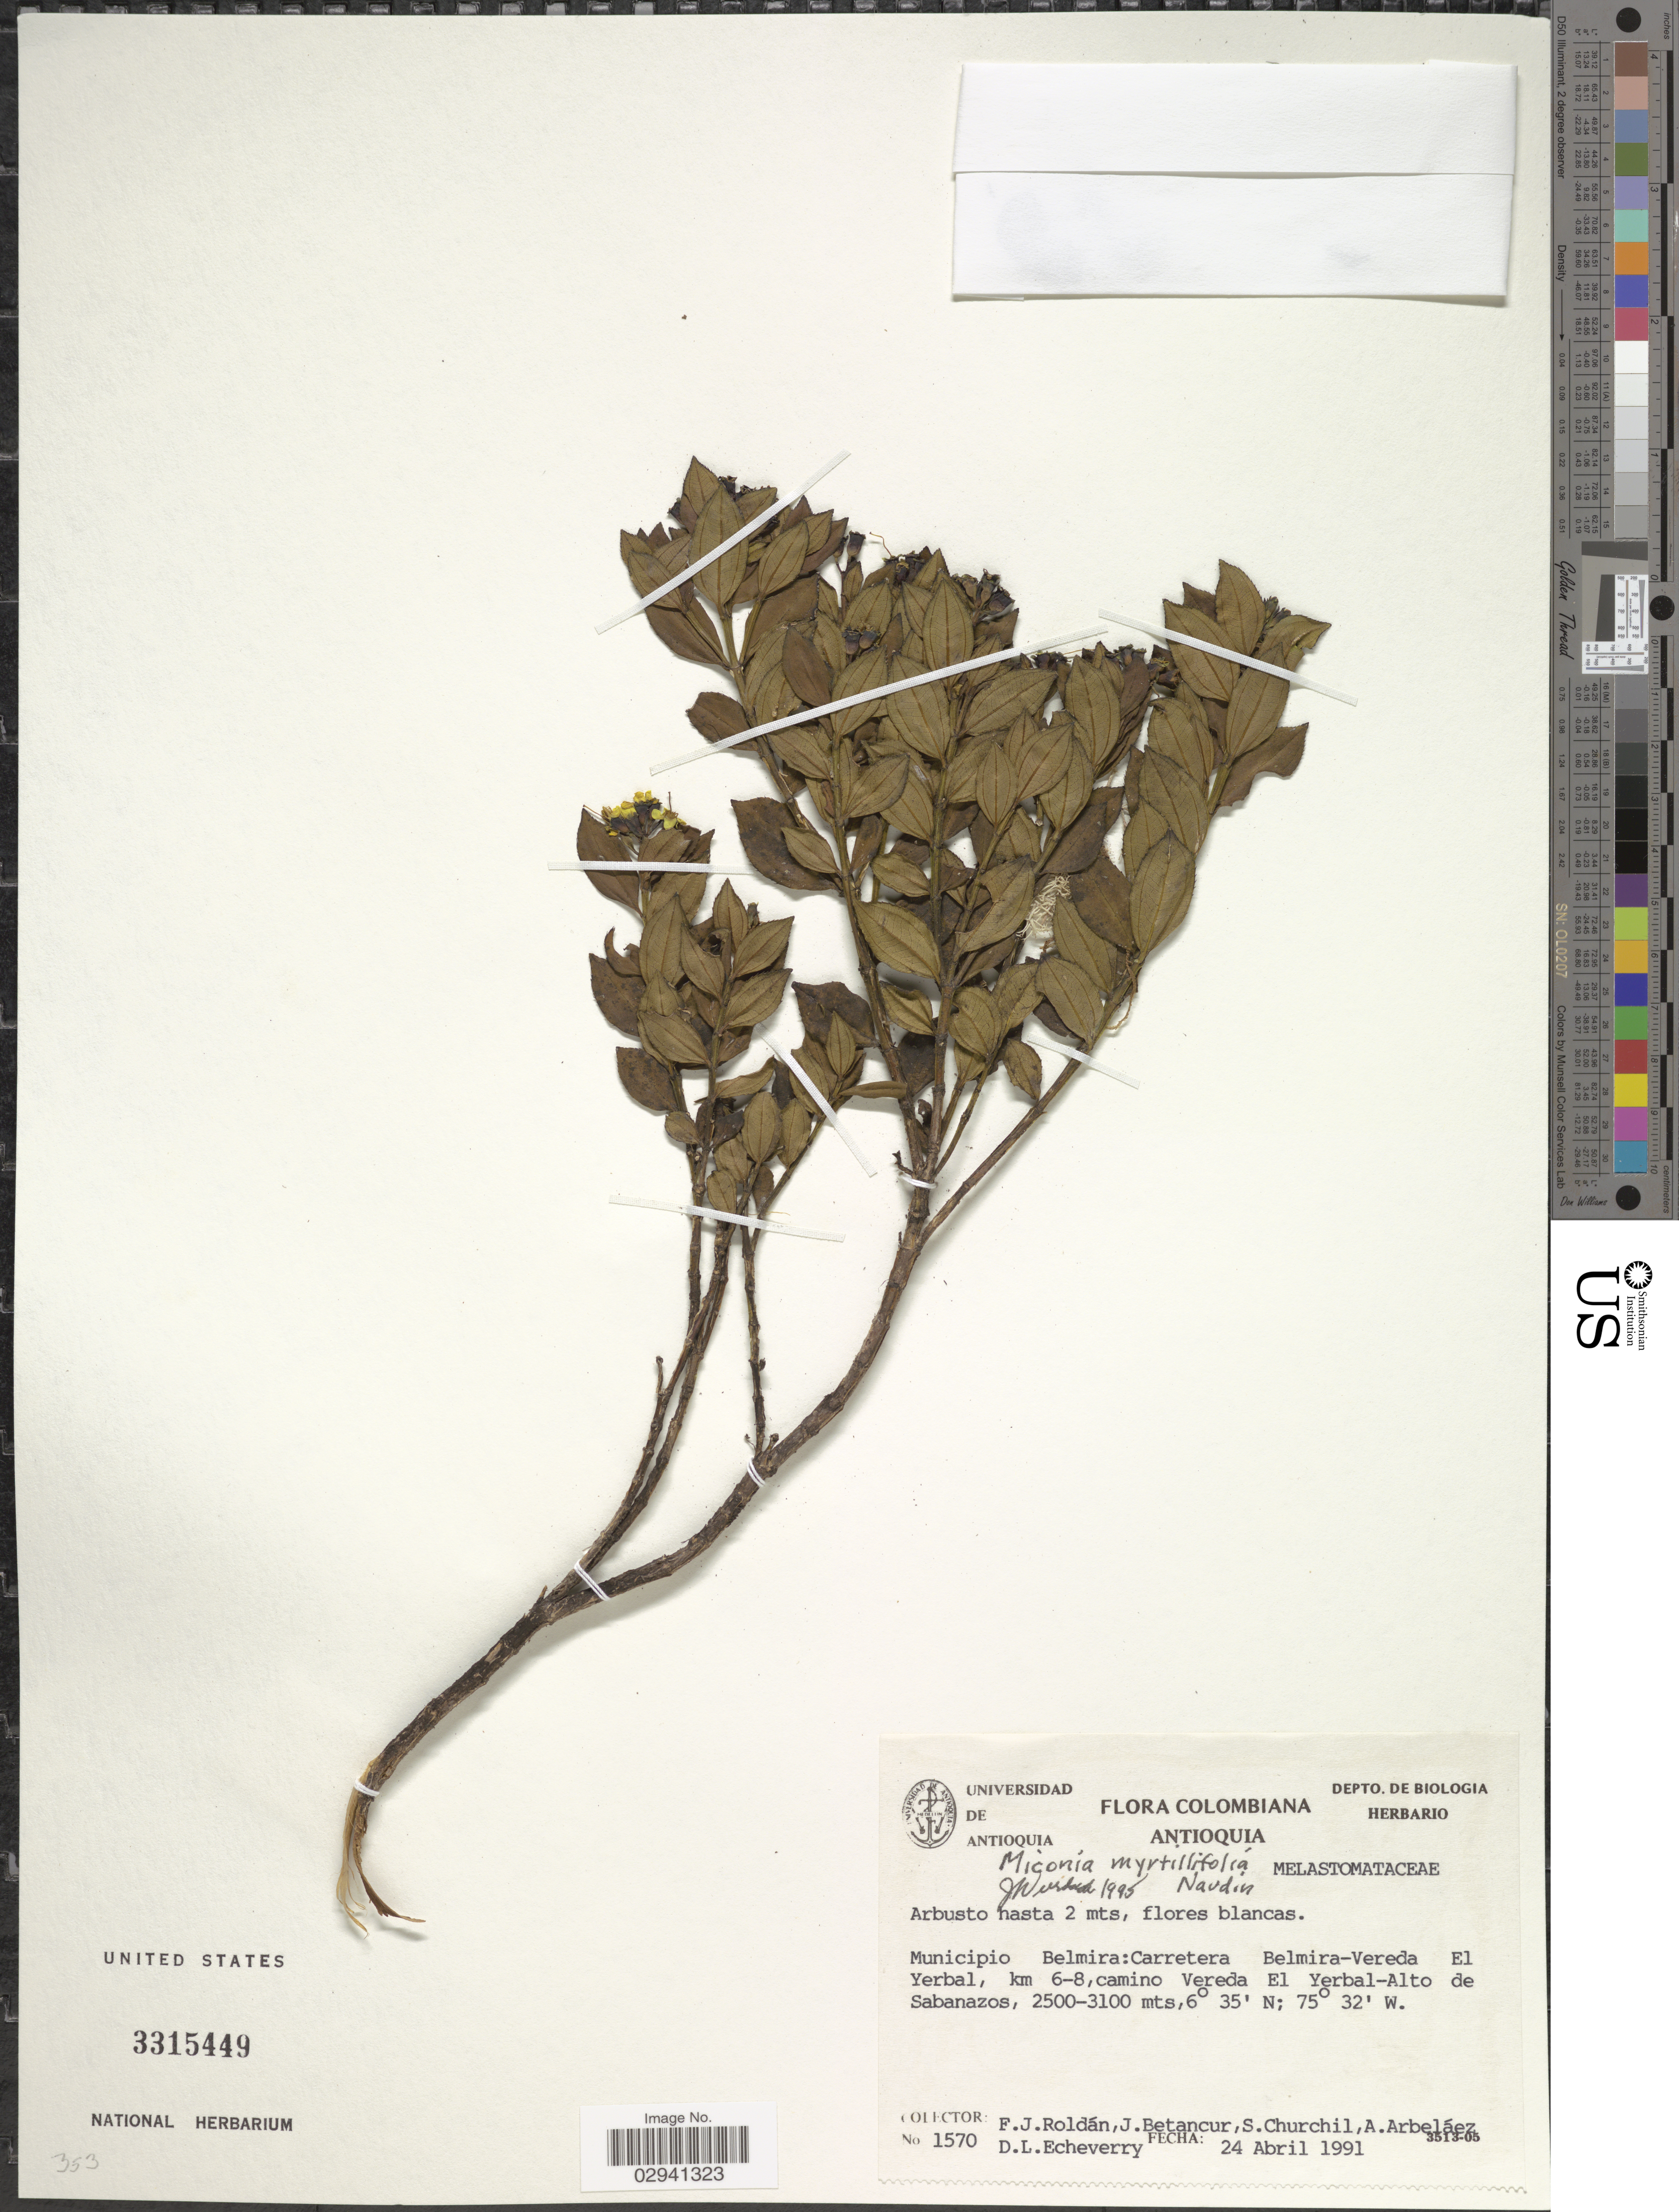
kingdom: Plantae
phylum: Tracheophyta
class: Magnoliopsida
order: Myrtales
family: Melastomataceae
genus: Miconia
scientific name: Miconia myrtillifolia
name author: Naudin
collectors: F. J. Roldán, J. Betancur, S. Churchil, A. Arbelaez & D. Echeverry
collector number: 1570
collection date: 1991-04-24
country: Colombia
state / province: Antioquia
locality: Municipio Belmira: Carretera Belmira-Vereda El Yerbal, km 6-8, camino Vereda El yerbal-Alto de Sabanazos.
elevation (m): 2500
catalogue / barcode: US 3315449